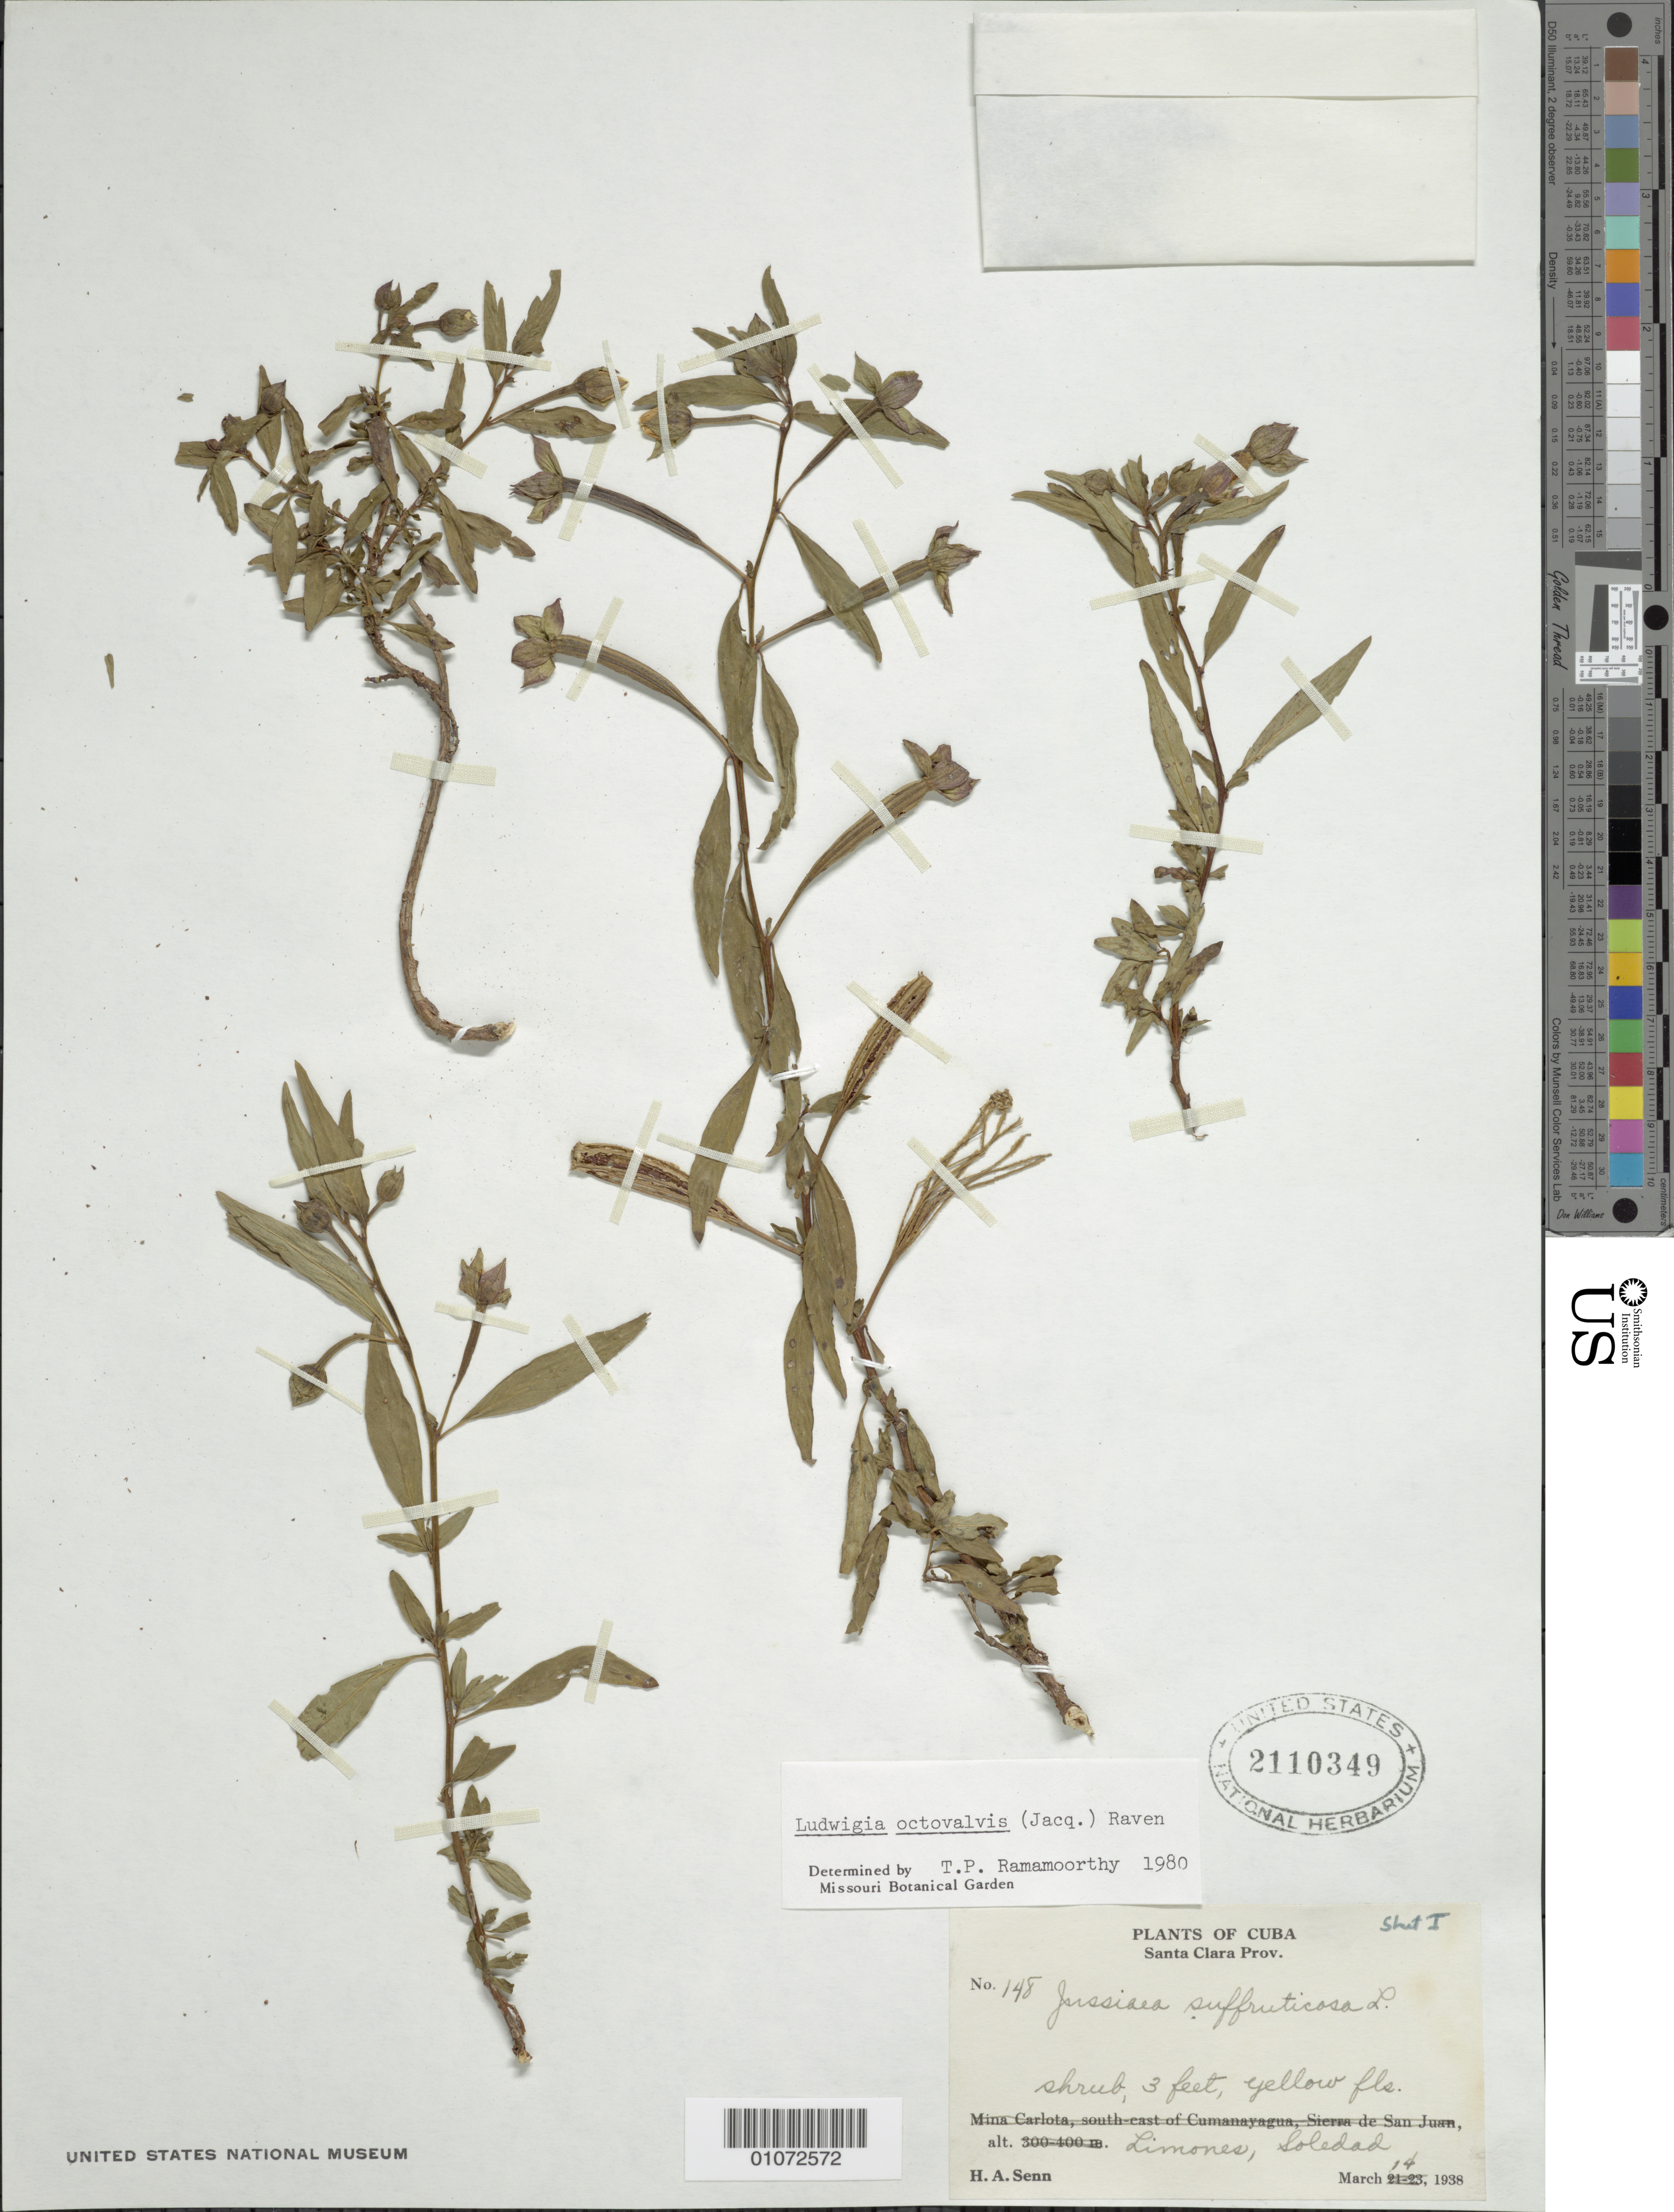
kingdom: Plantae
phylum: Tracheophyta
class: Magnoliopsida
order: Myrtales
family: Onagraceae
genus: Ludwigia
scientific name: Ludwigia octovalvis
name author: (Jacq.) P.H. Raven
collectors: H. A. Senn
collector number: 148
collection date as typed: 14 Mar 1938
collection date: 1938-03-14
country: Cuba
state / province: Cienfuegos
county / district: Santa Clara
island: Cuba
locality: Limones, Soledad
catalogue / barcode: US 2110349